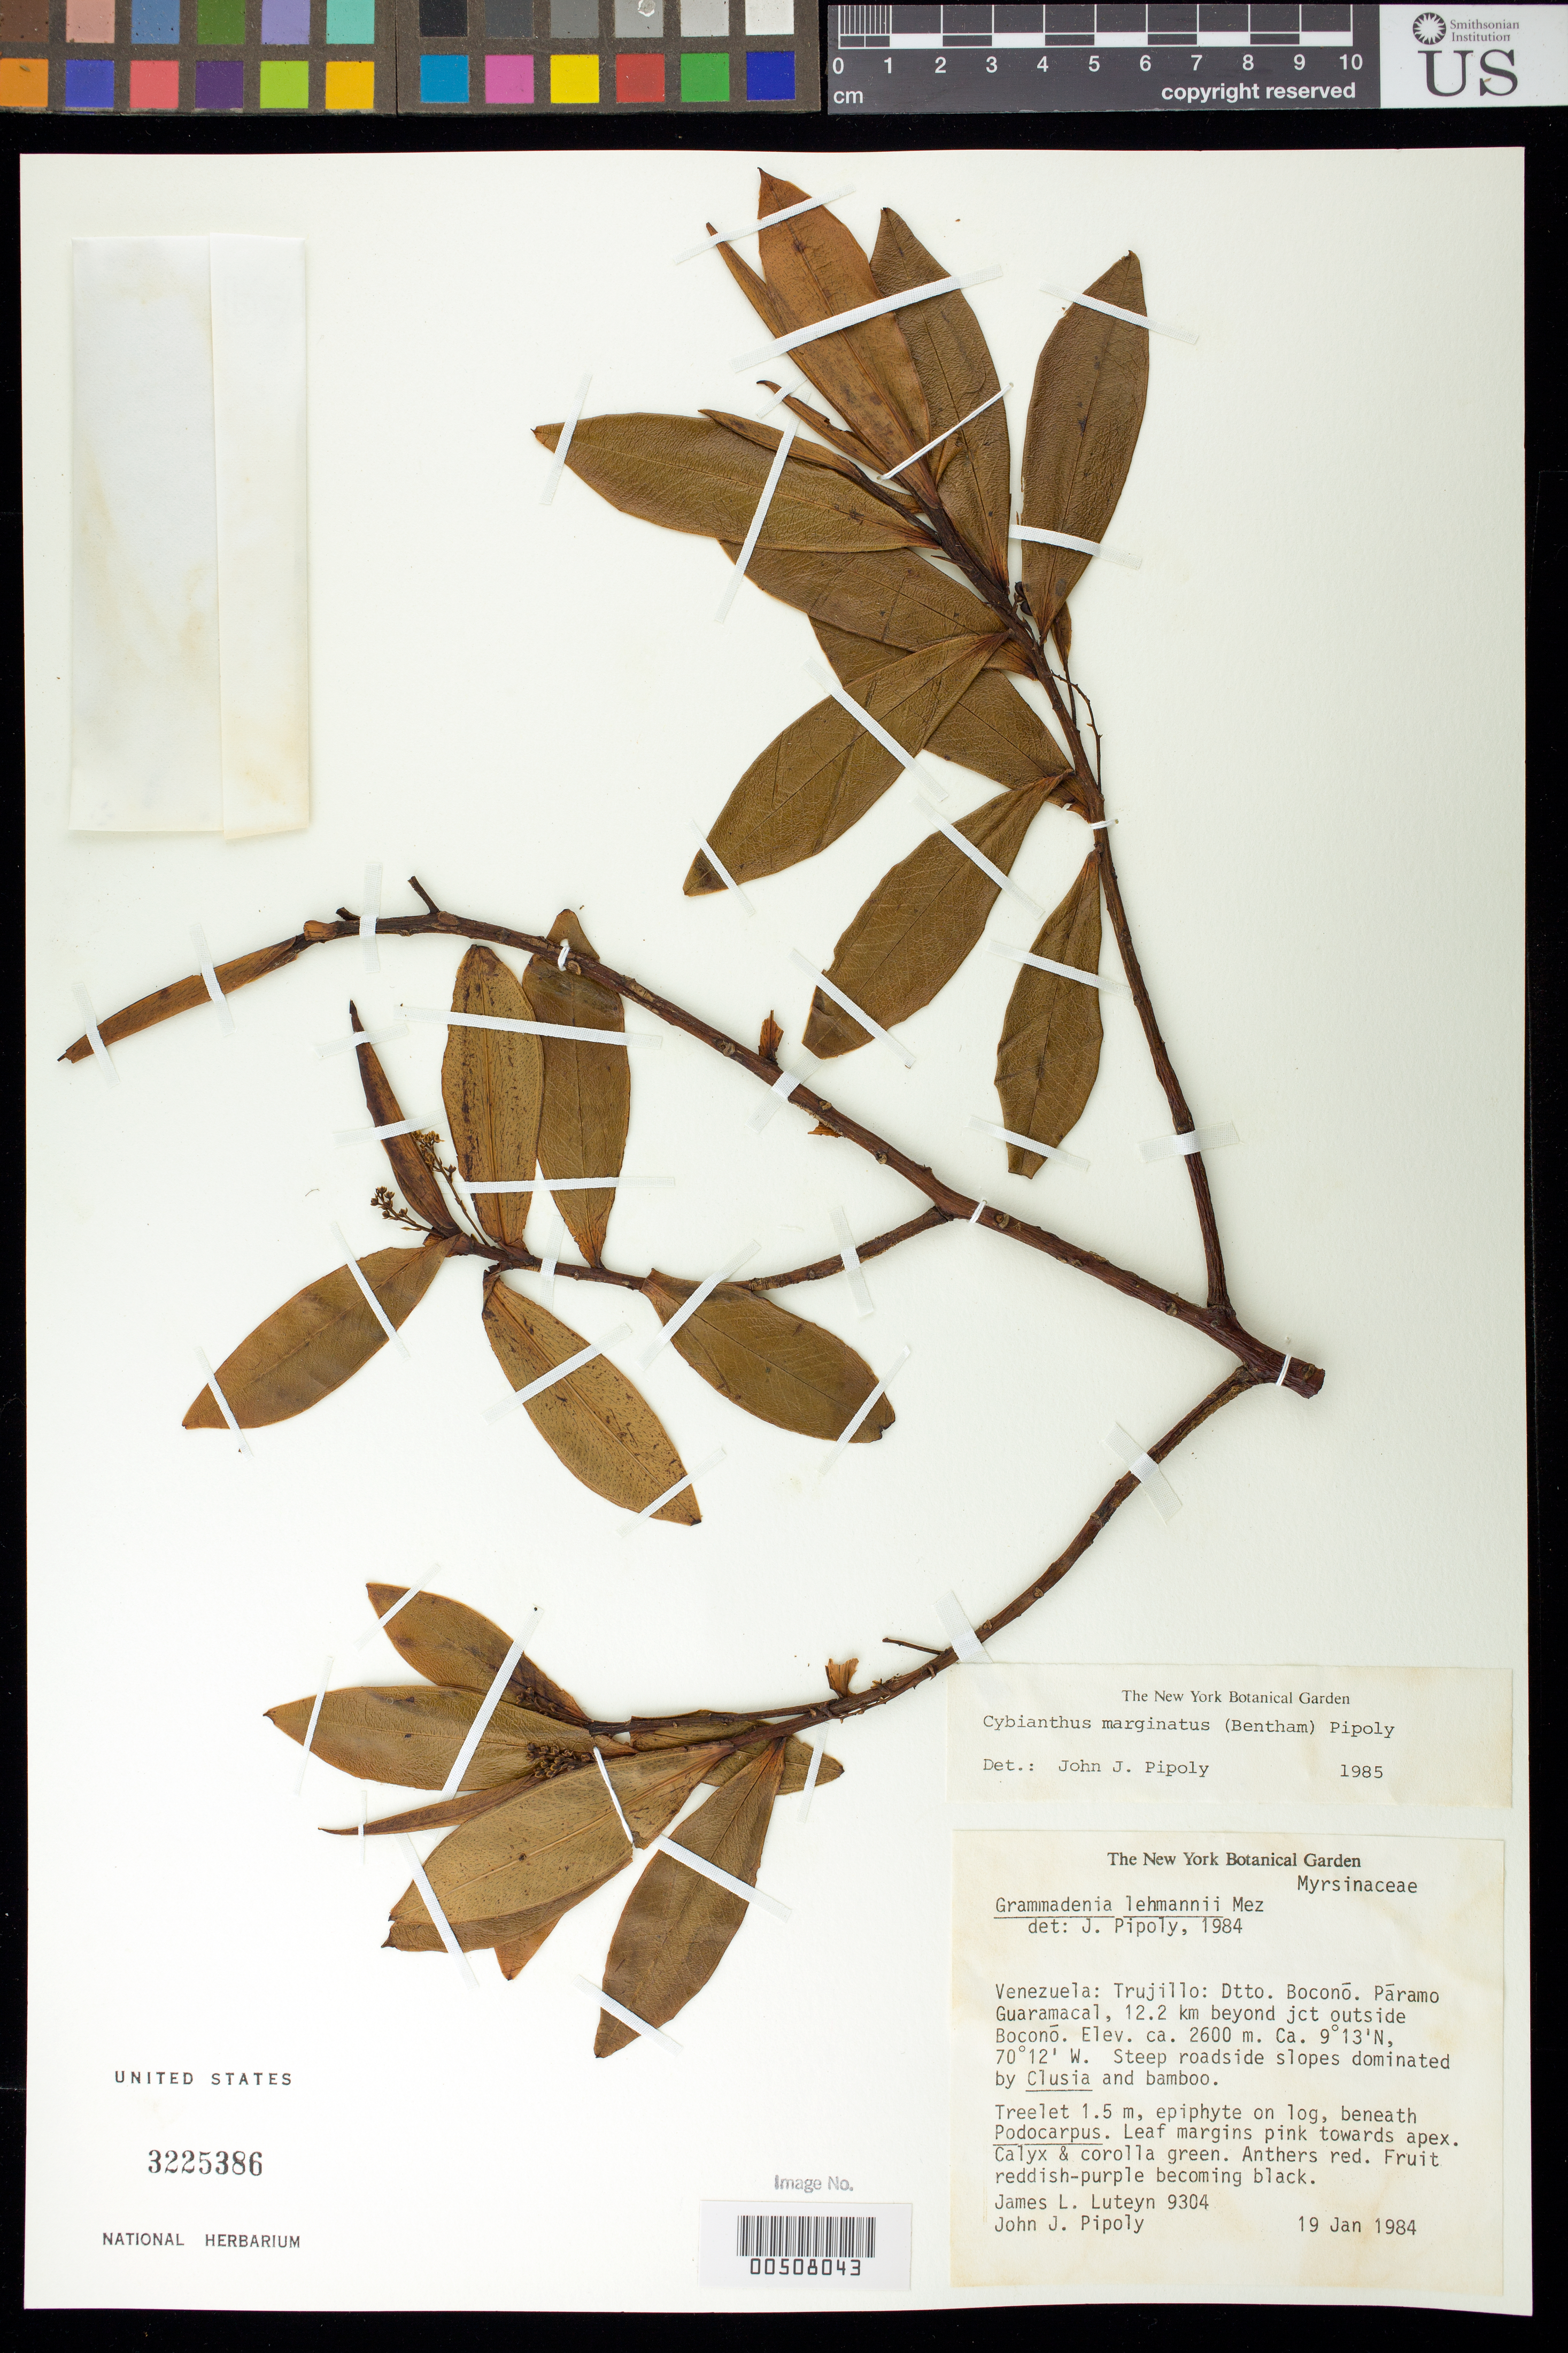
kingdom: Plantae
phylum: Tracheophyta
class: Magnoliopsida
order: Ericales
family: Primulaceae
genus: Cybianthus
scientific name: Cybianthus marginatus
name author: (Benth.) Pipoly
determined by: Pipoly, J. J., III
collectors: J. L. Luteyn & J. J. Pipoly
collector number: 9304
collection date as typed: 19 Jan 1984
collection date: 1984-01-19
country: Venezuela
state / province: Trujillo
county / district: Boconó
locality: Páramo de Guaramacal, 12.2 km beyond jct outside of Boconó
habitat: Steep roadside slopes dominated by Clusia and bamboo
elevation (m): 2600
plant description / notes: NY, PORT, US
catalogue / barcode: US 3225386